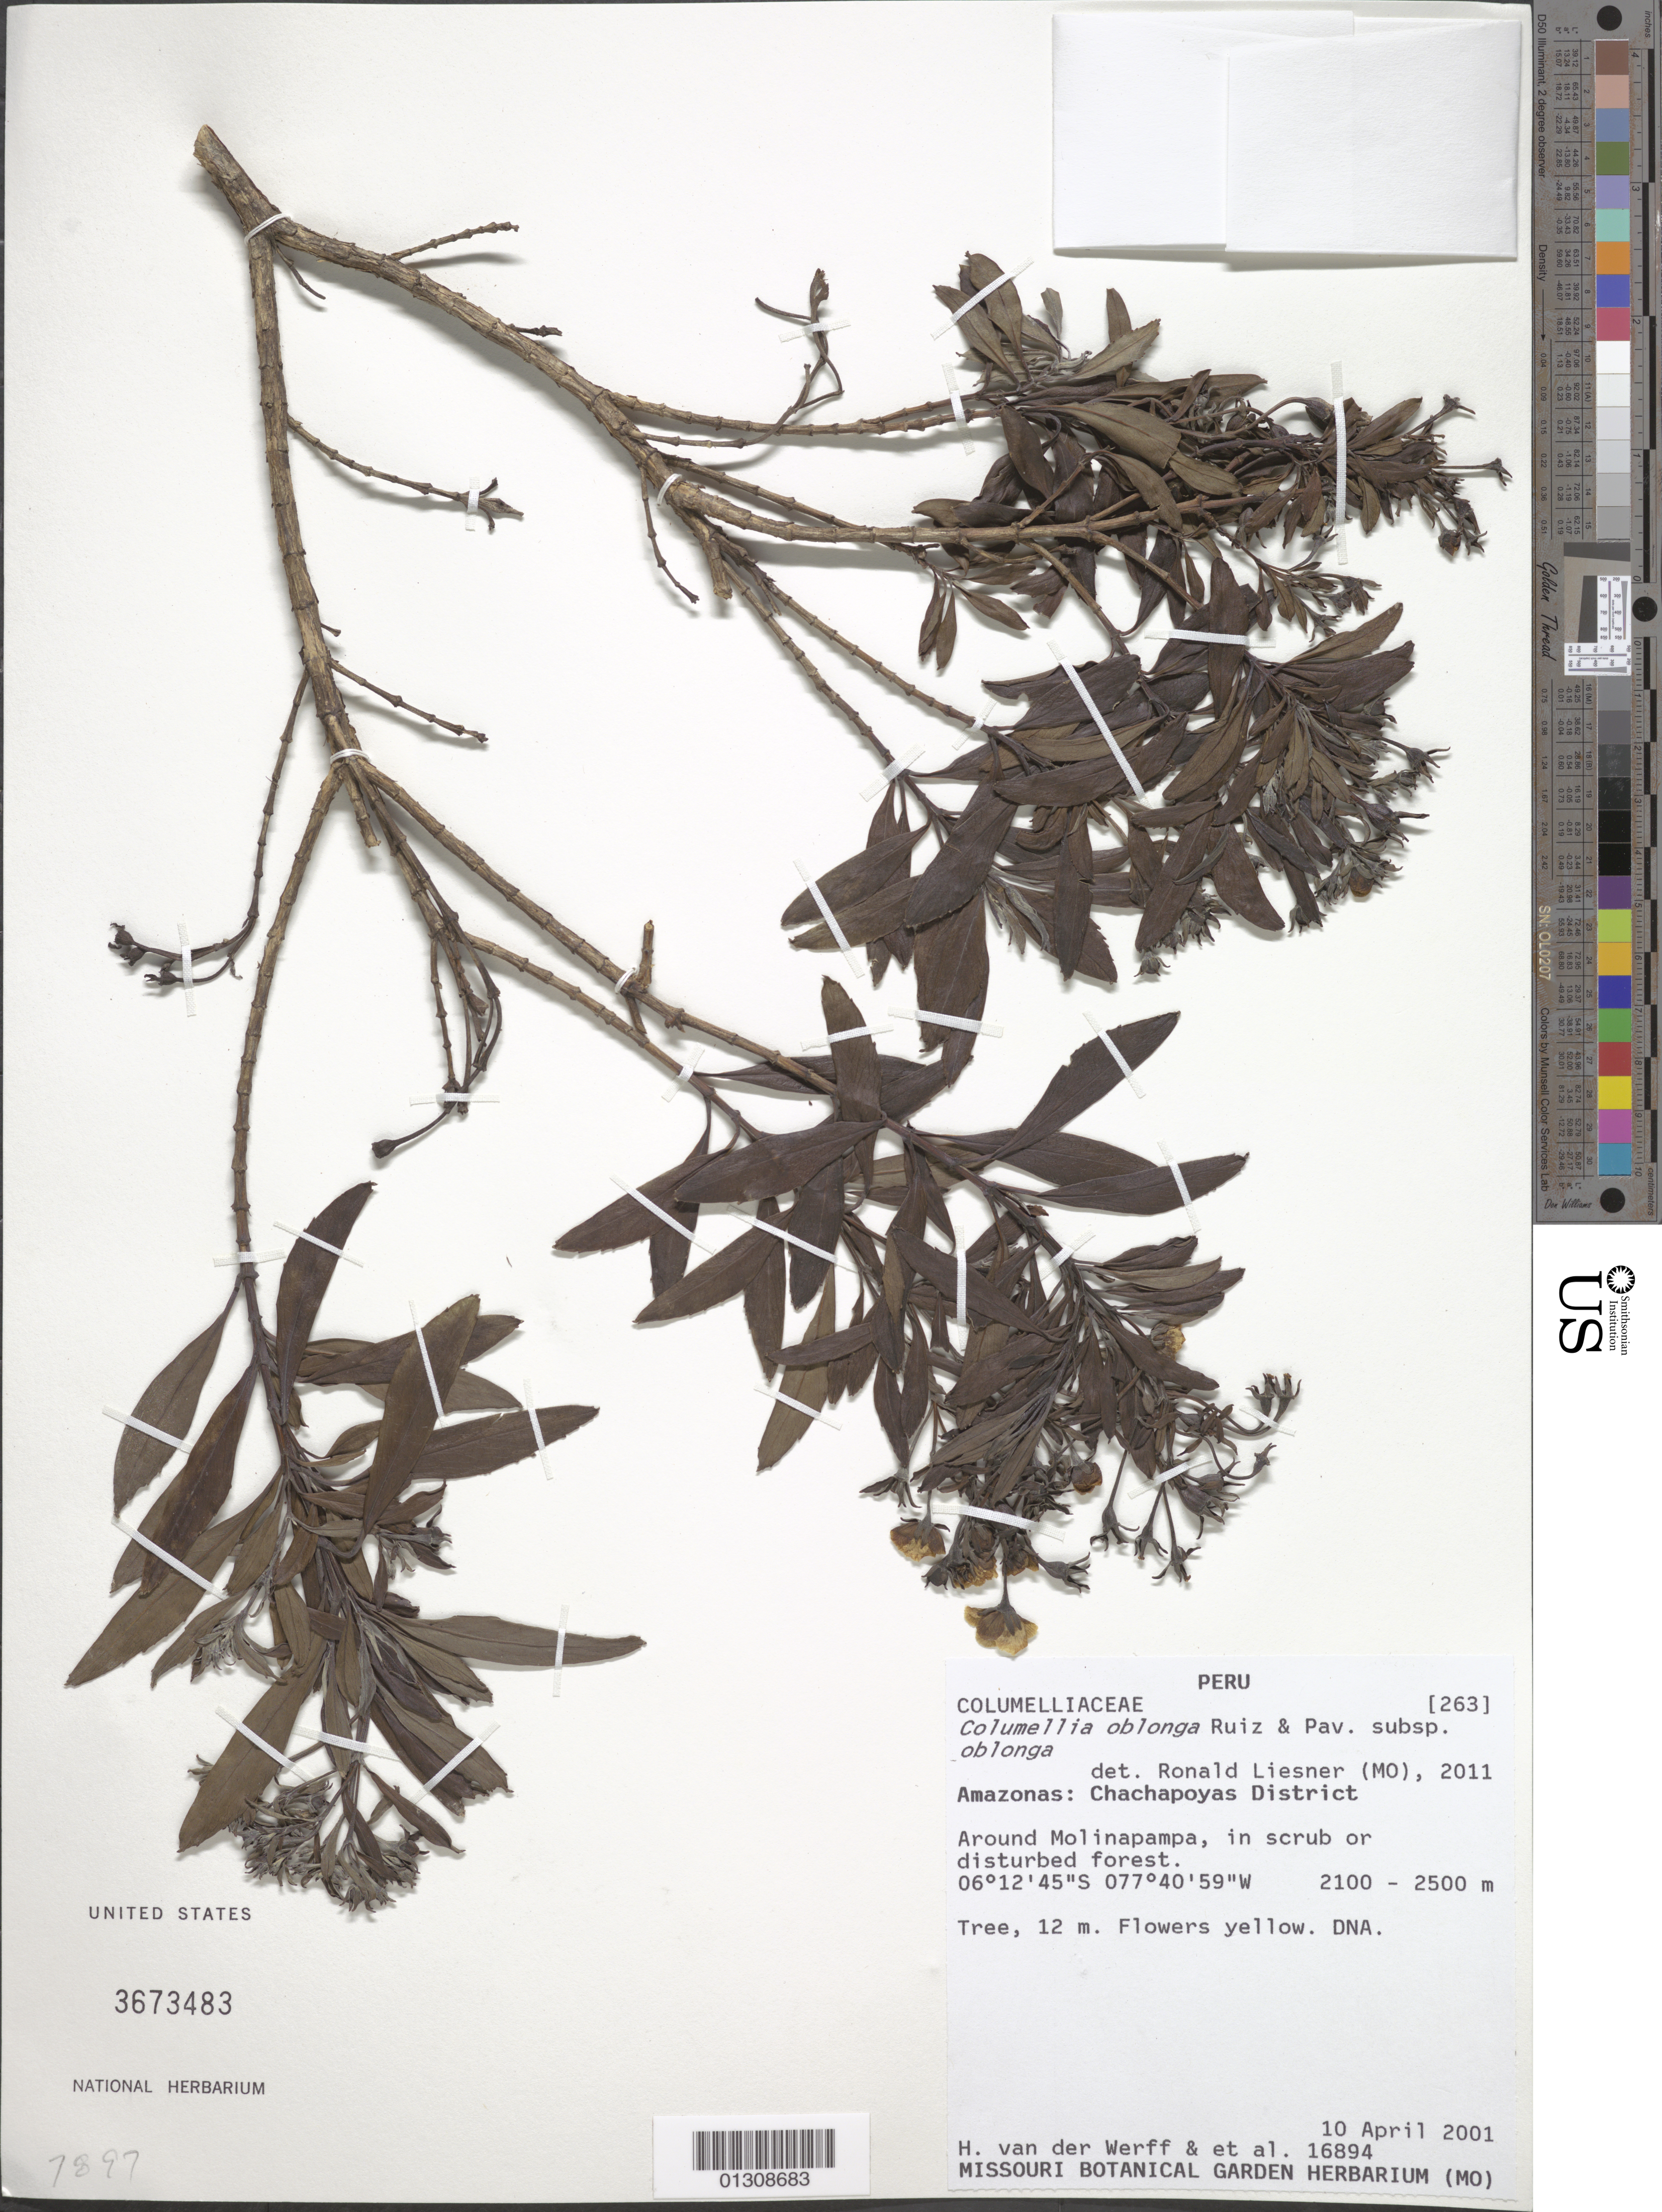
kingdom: Plantae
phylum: Tracheophyta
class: Magnoliopsida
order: Bruniales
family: Columelliaceae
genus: Columellia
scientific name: Columellia oblonga subsp. oblonga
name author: Ruiz & Pav.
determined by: Liesner, R. L.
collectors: H. van der Werff et al.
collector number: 16894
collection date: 2001-04-10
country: Peru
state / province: Amazonas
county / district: Chachapoyas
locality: Around Molinapampa, in scrub or disturbed forest.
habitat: Tree, 12 m. Flowers yellow. DNA.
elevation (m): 2100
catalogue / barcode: US 3673483